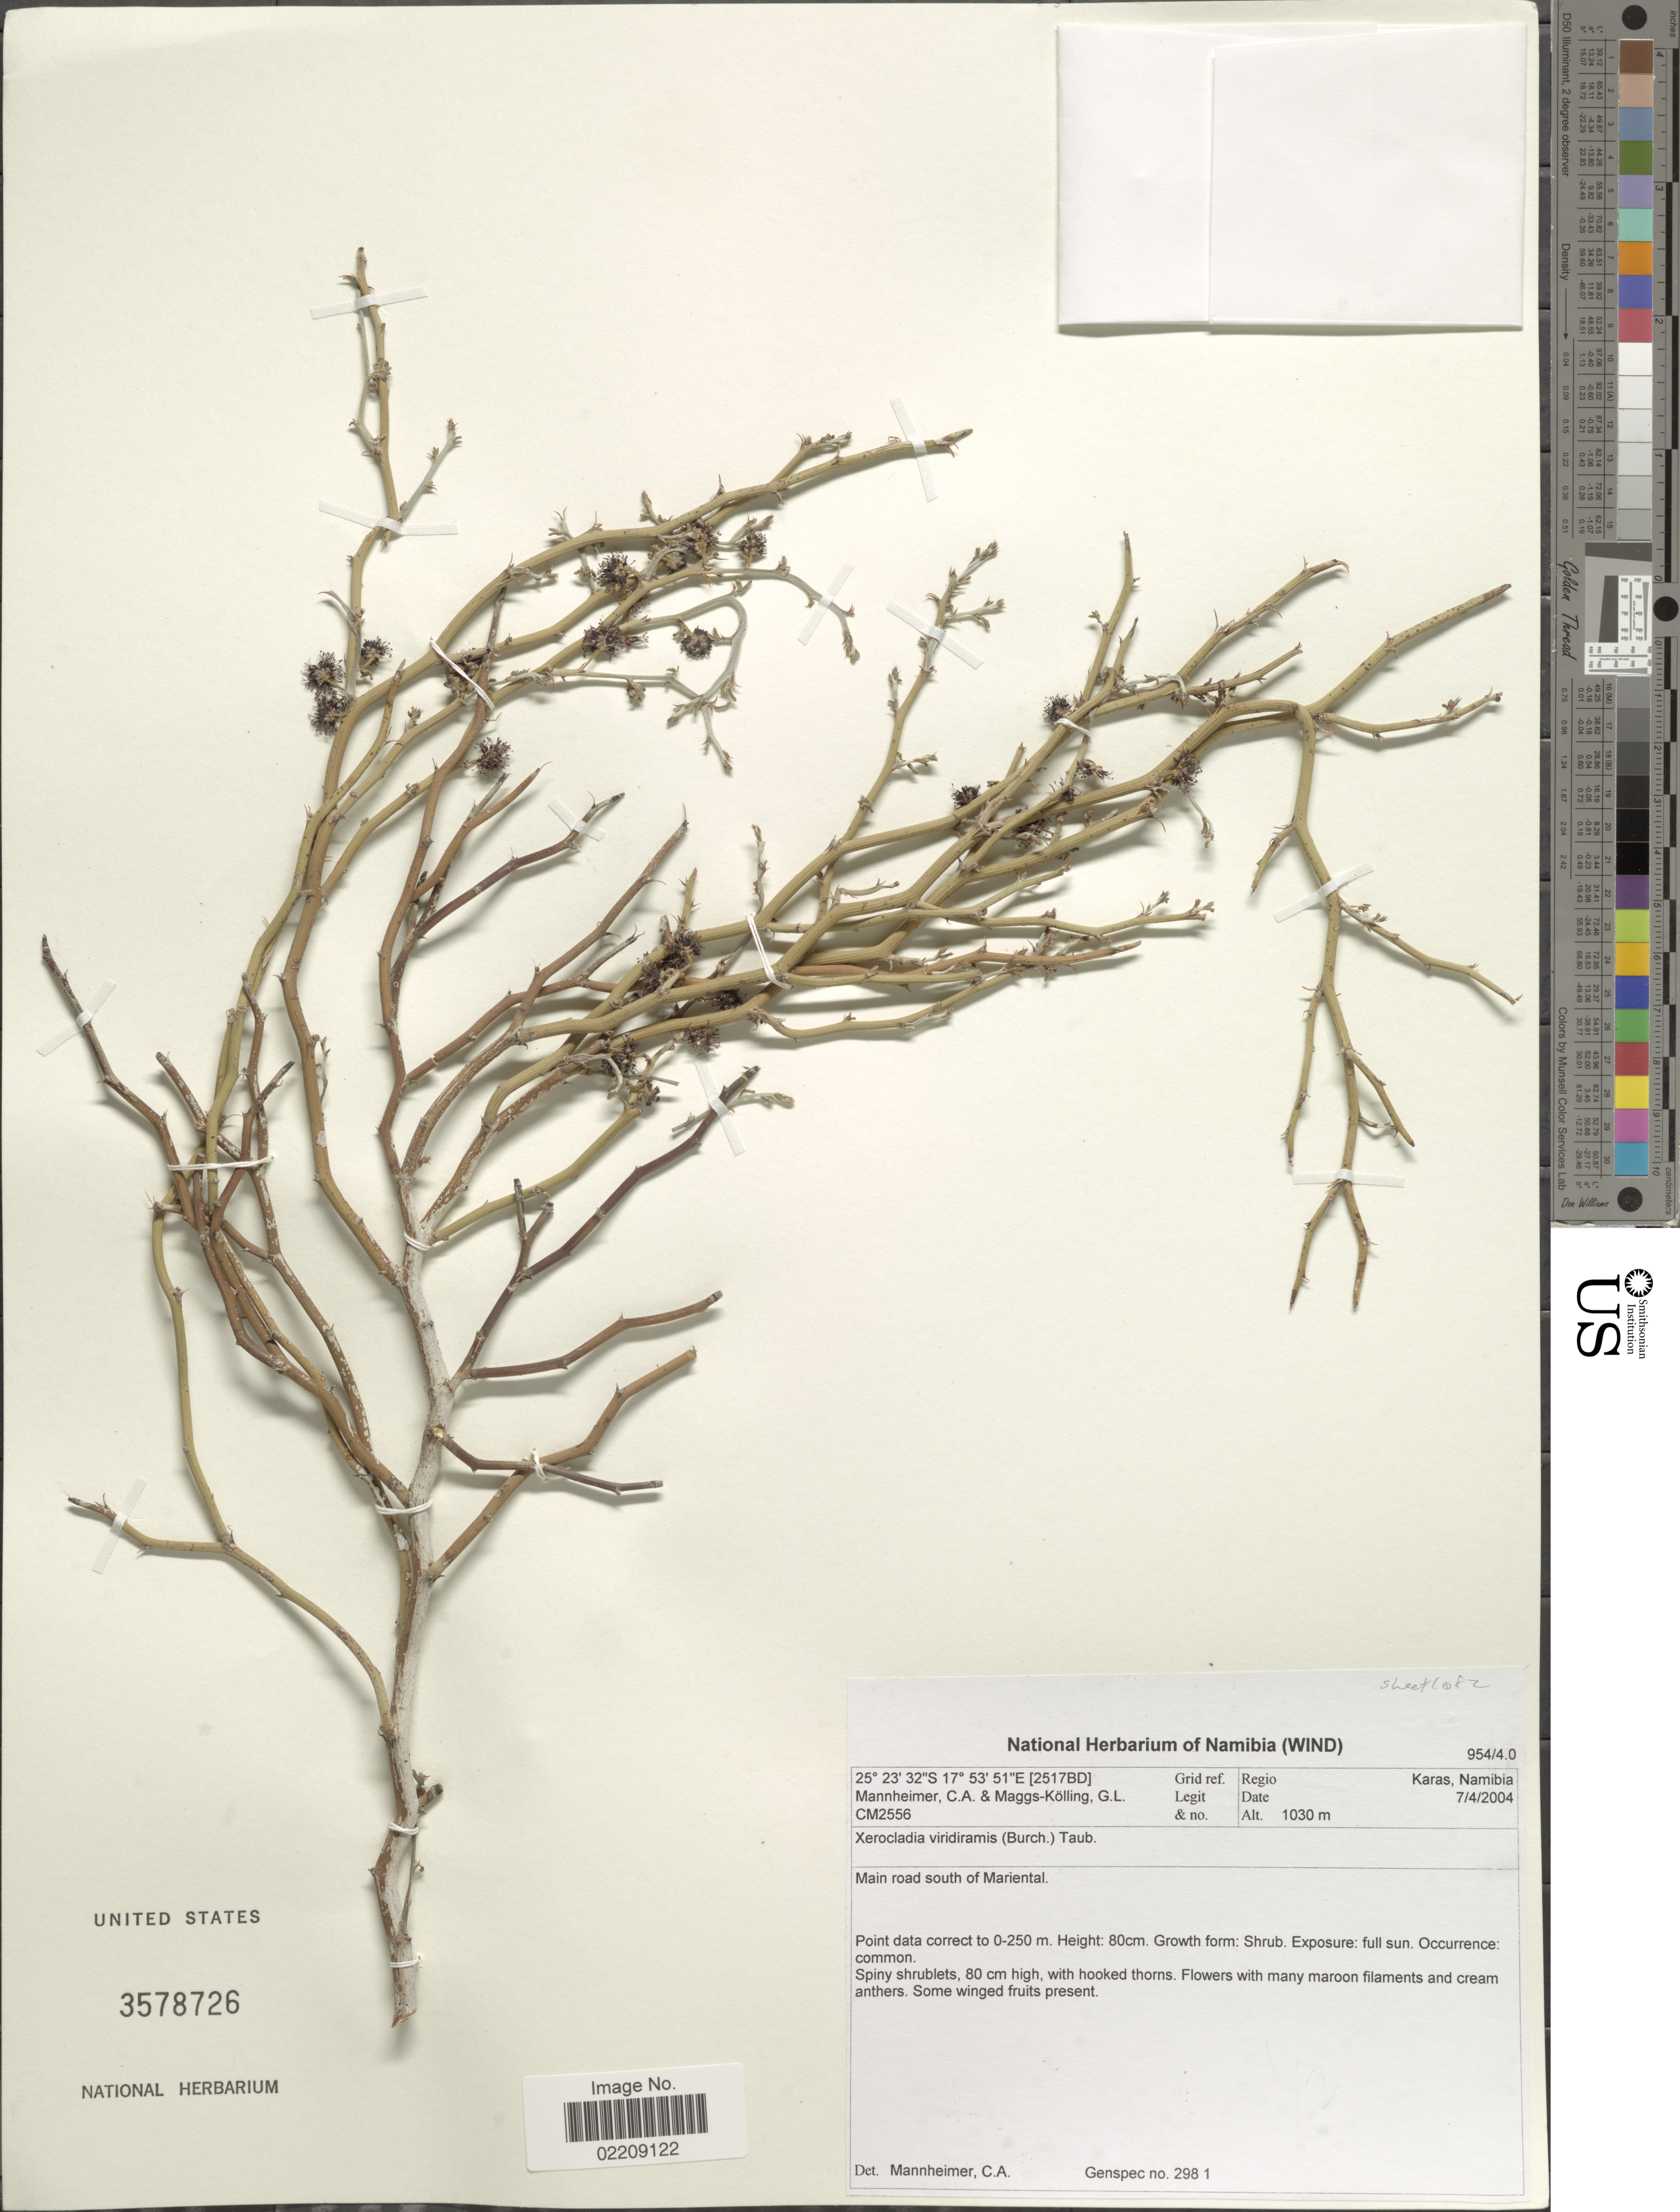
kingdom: Plantae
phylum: Tracheophyta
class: Magnoliopsida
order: Fabales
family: Fabaceae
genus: Xerocladia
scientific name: Xerocladia viridiramis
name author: (Burch.) Taub.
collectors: C. A. Mannheimer & G. L. Maggs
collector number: CM2556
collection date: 2004-04-07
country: Namibia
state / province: Karas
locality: Regio Karas, Main road south of Mariental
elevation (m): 1030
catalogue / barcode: US 3578726